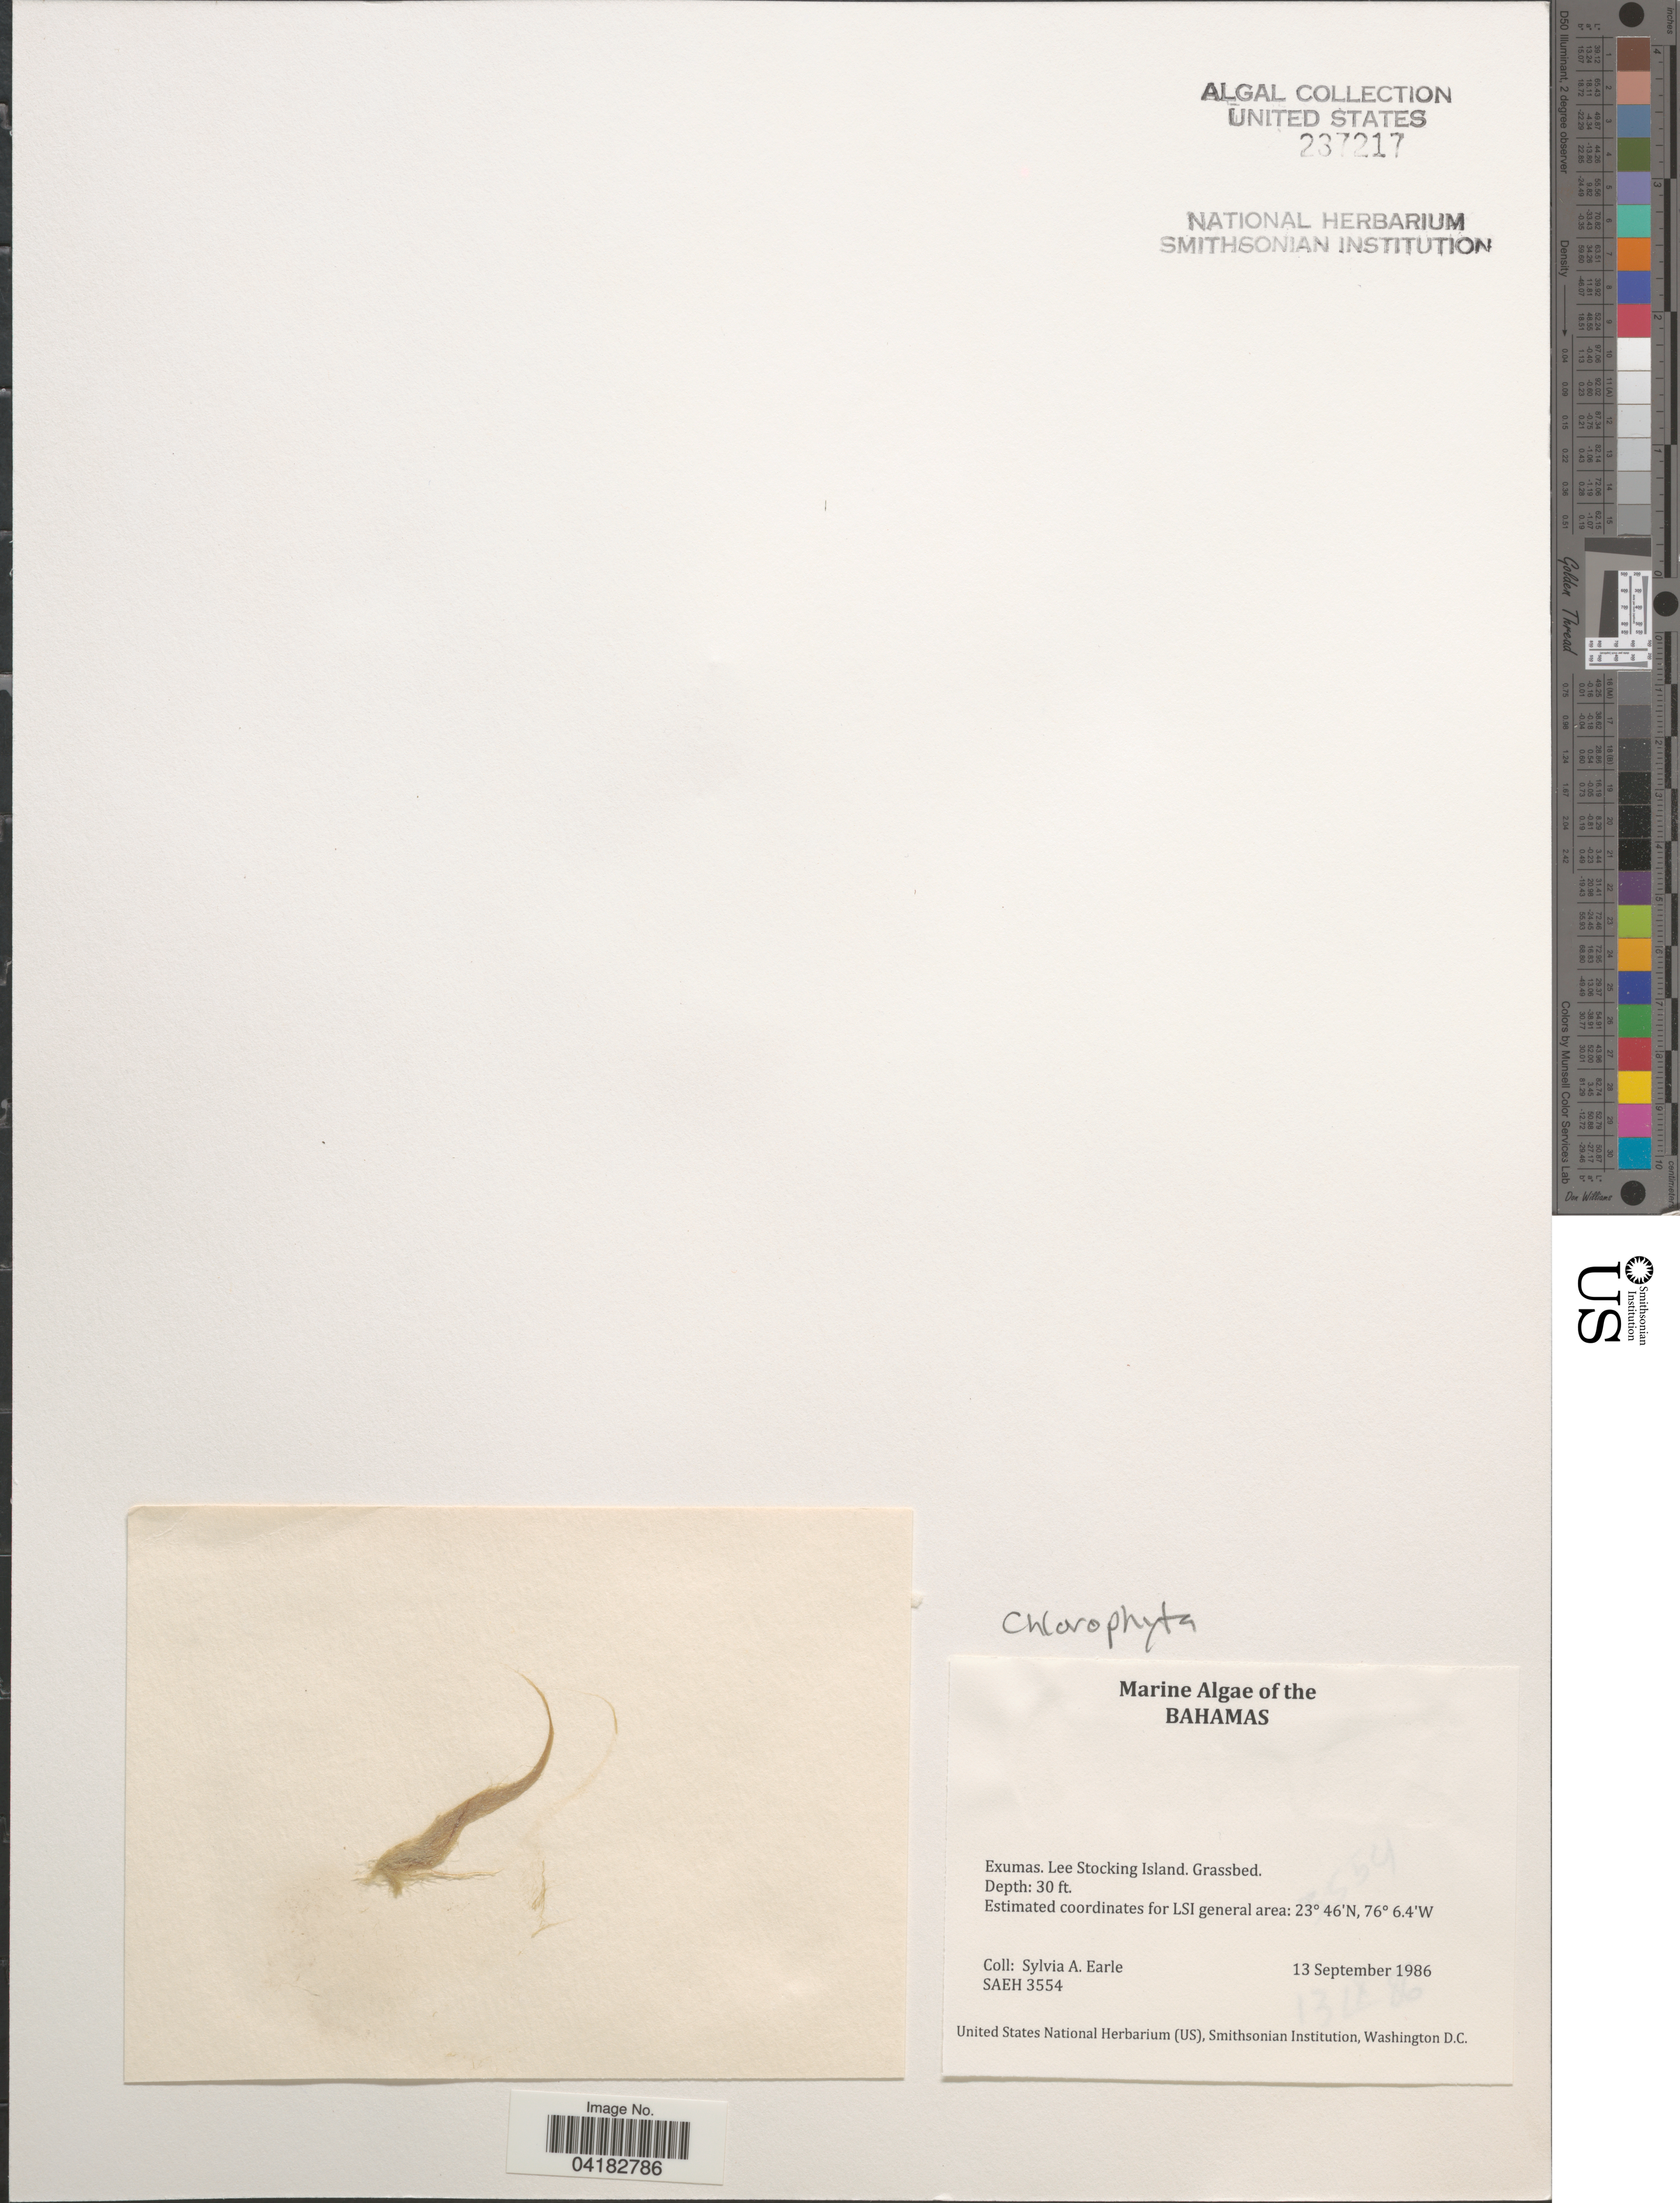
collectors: S. A. Earle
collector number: SAEH3554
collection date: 1986-09-13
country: Bahamas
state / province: Exuma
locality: Exumas. Lee Stocking Island. Grassbed.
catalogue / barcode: US 237217